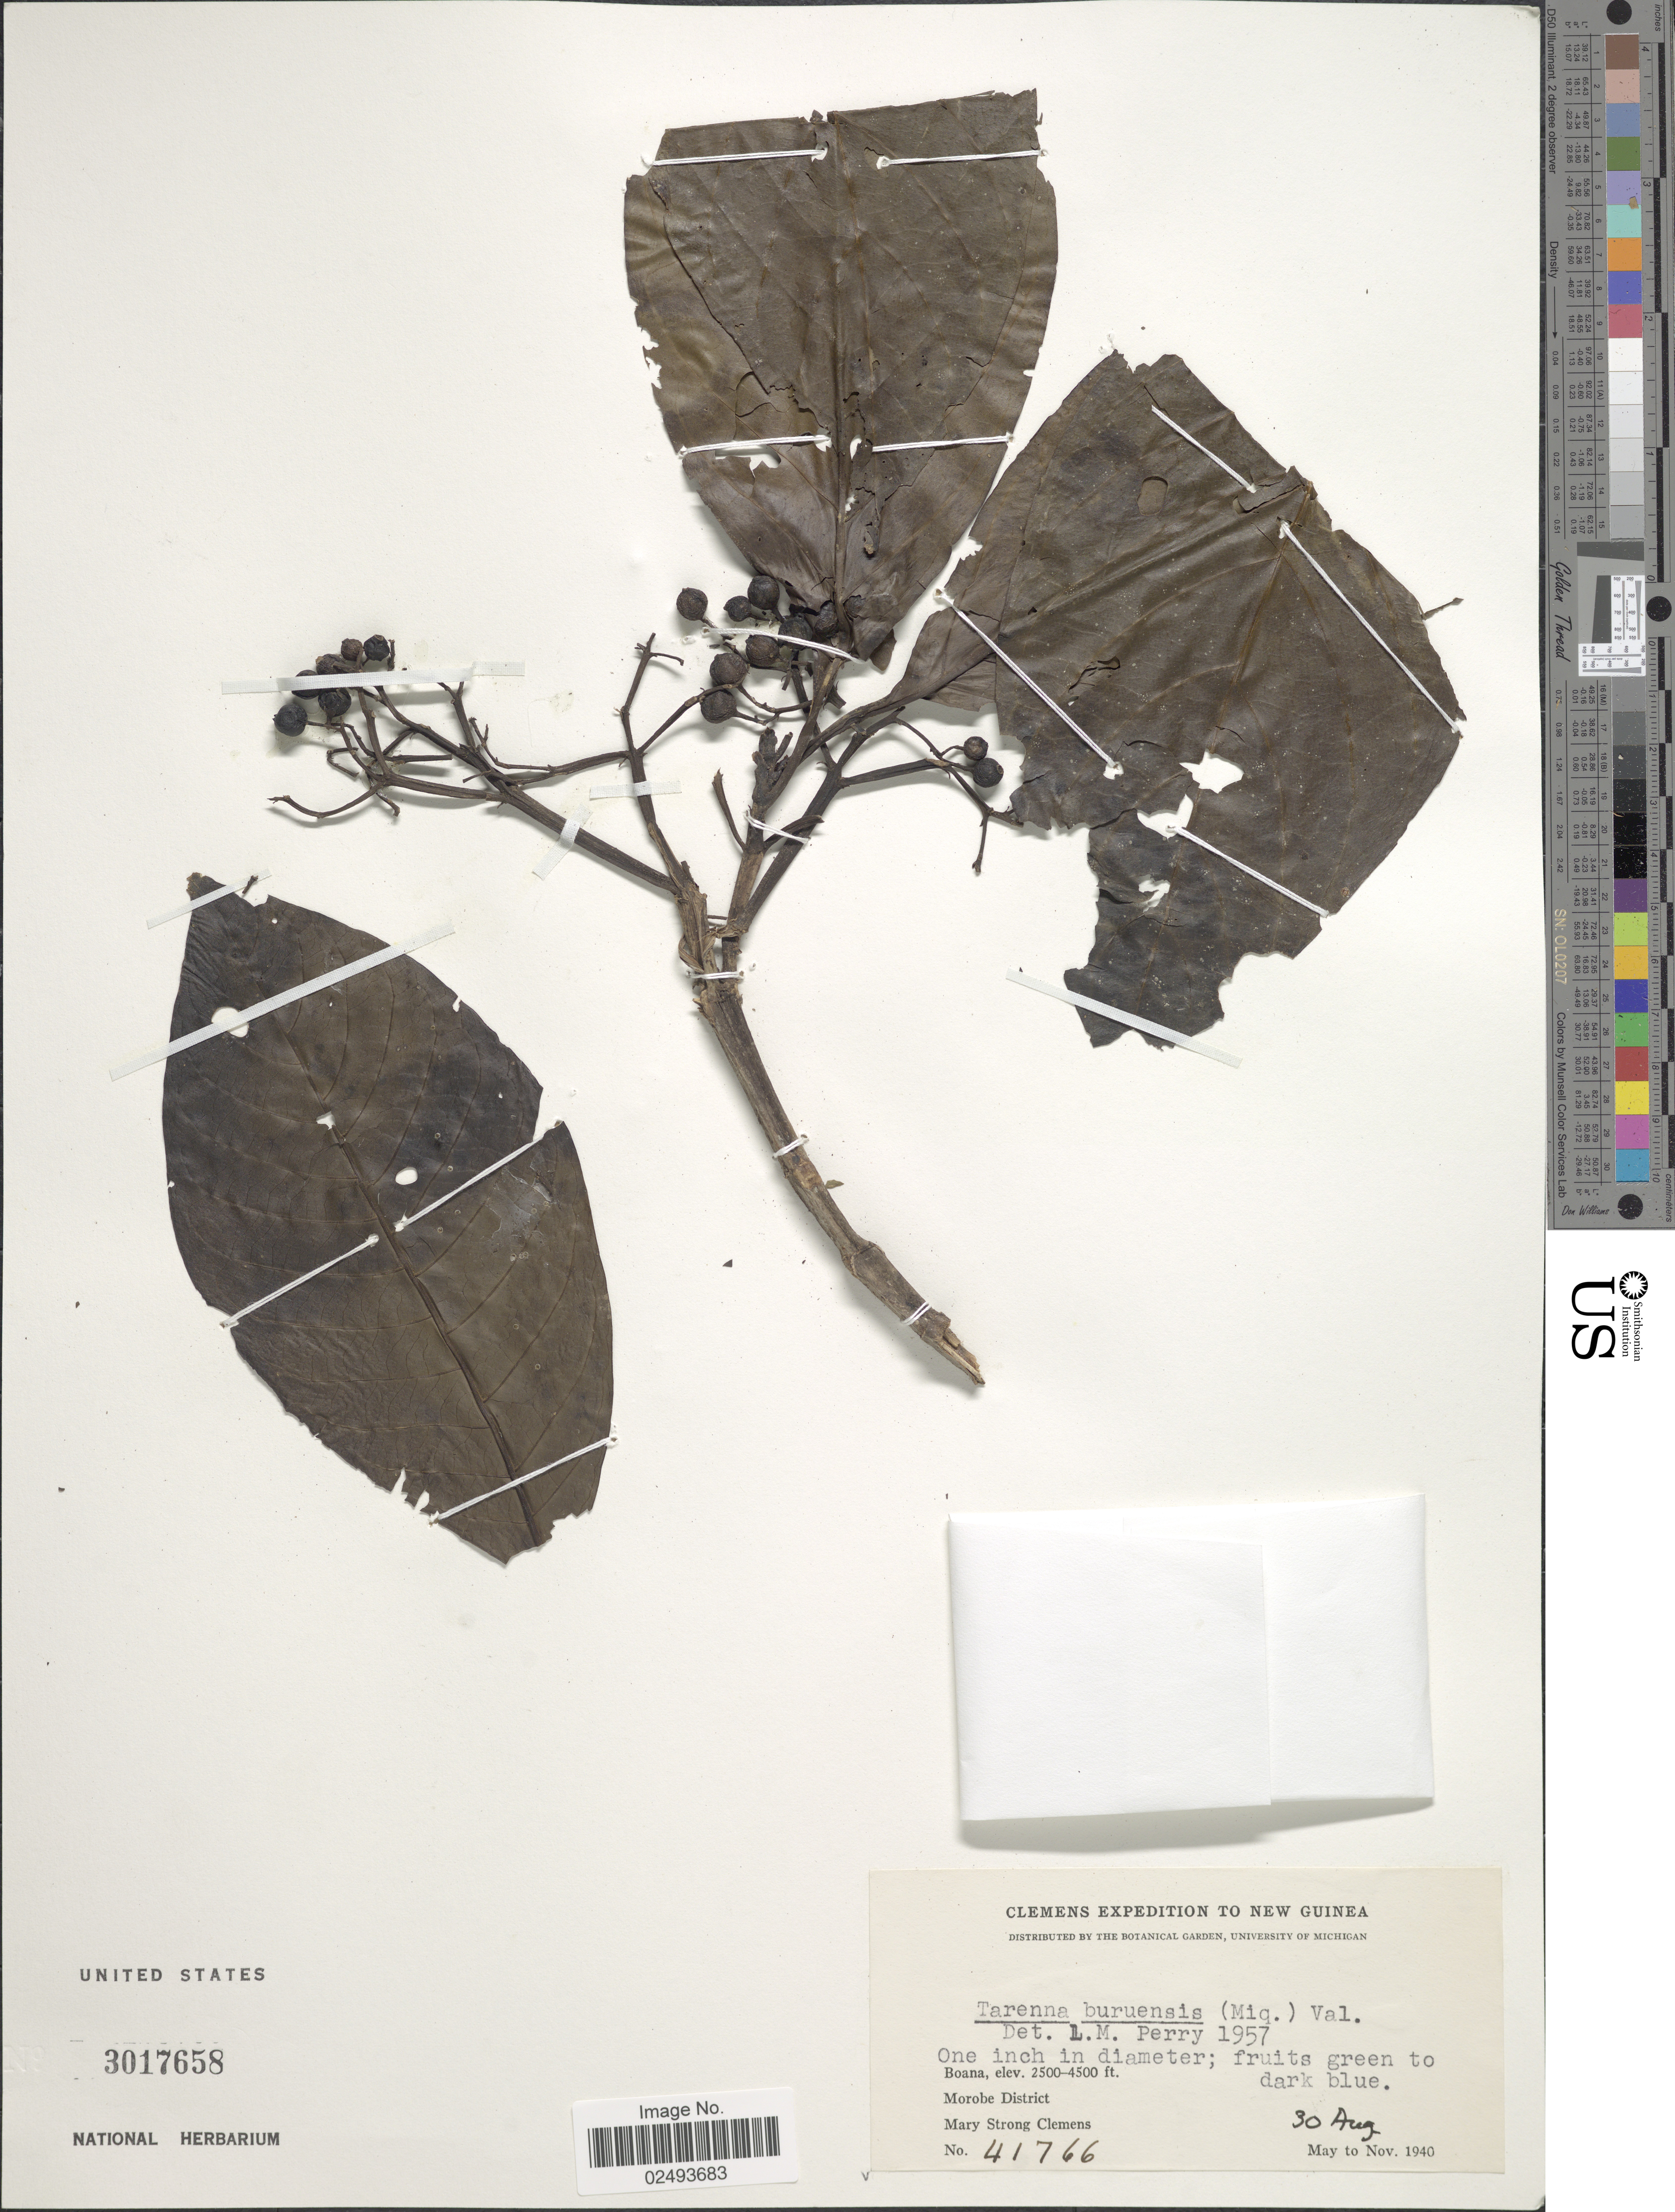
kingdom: Plantae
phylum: Tracheophyta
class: Magnoliopsida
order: Gentianales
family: Rubiaceae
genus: Tarenna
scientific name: Tarenna sambucina var. papuana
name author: Fosberg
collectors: M. S. Clemens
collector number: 41766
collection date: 1940-08-30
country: Papua New Guinea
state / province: Morobe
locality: Boana, Morobe District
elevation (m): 762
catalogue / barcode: US 3017658